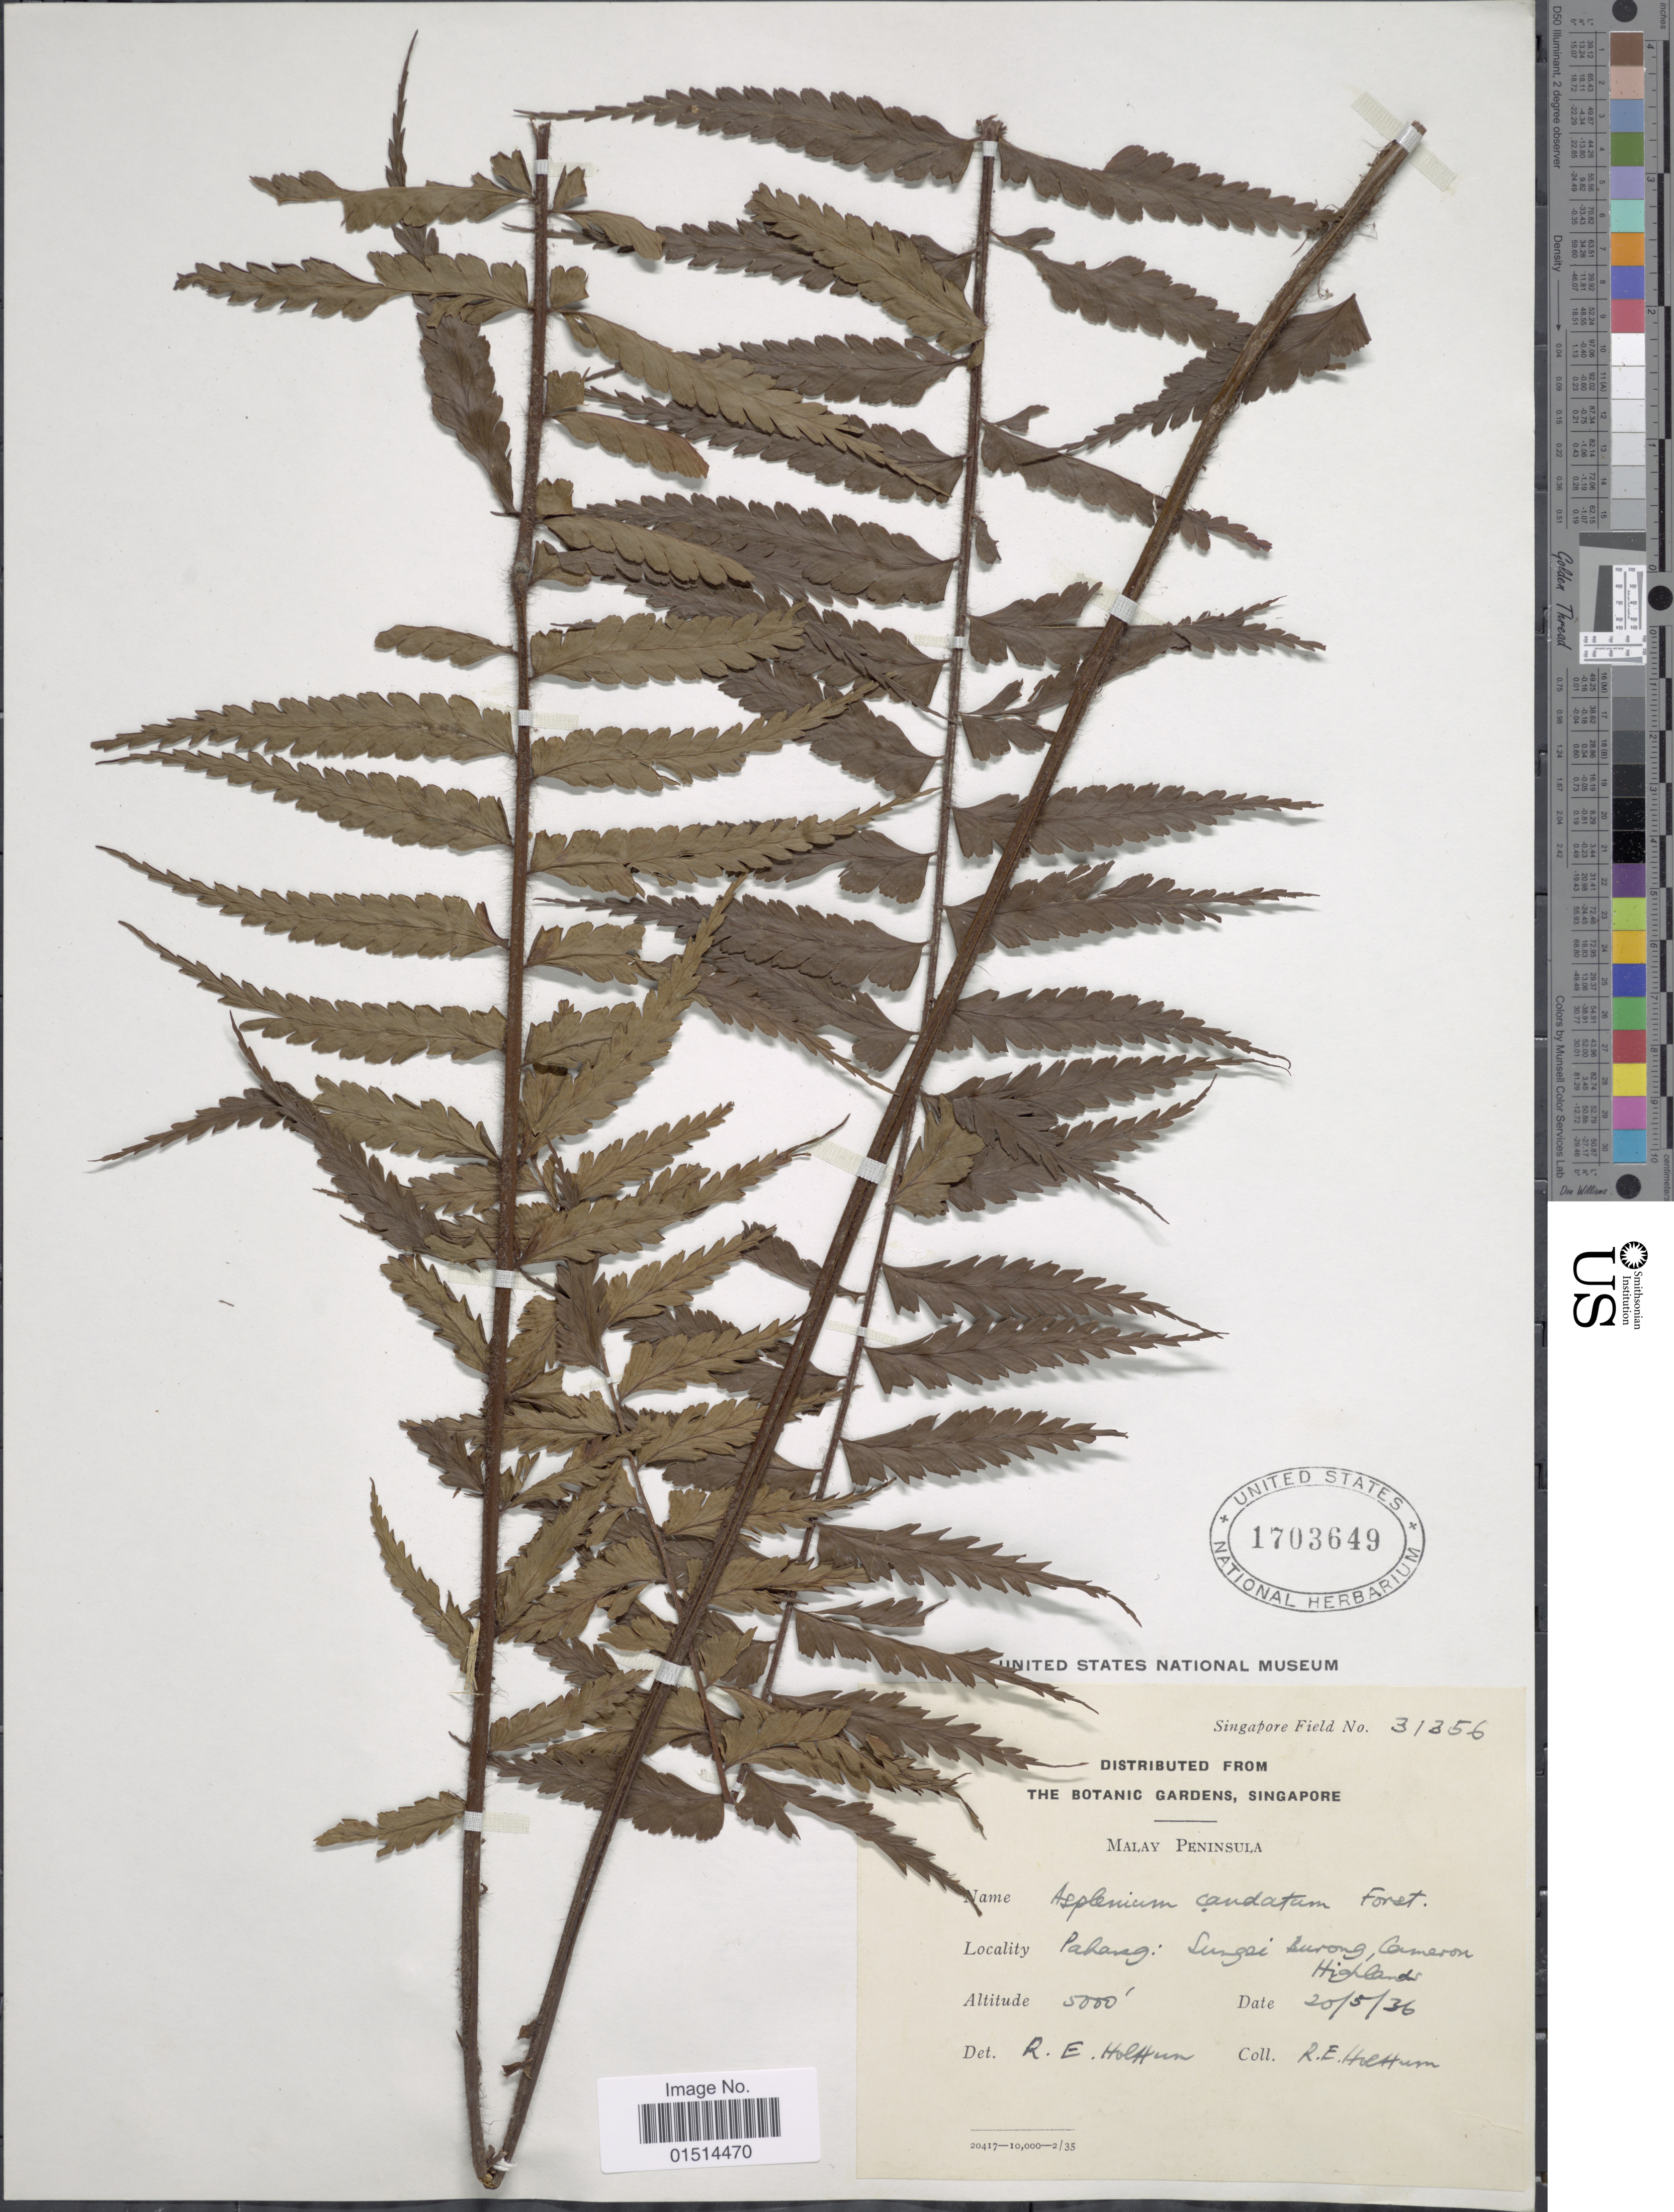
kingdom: Plantae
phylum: Tracheophyta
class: Polypodiopsida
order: Polypodiales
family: Aspleniaceae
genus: Asplenium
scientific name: Asplenium caudatum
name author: G. Forst.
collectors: R. E. Holttum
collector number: Singapore Field 31356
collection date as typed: Transcribed d/m/y: 20/5/36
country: Malaysia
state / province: Pahang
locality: Malay Peninsula, Pahang: Sungei Burong, Cameron Highlands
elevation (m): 1524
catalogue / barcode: US 1703649